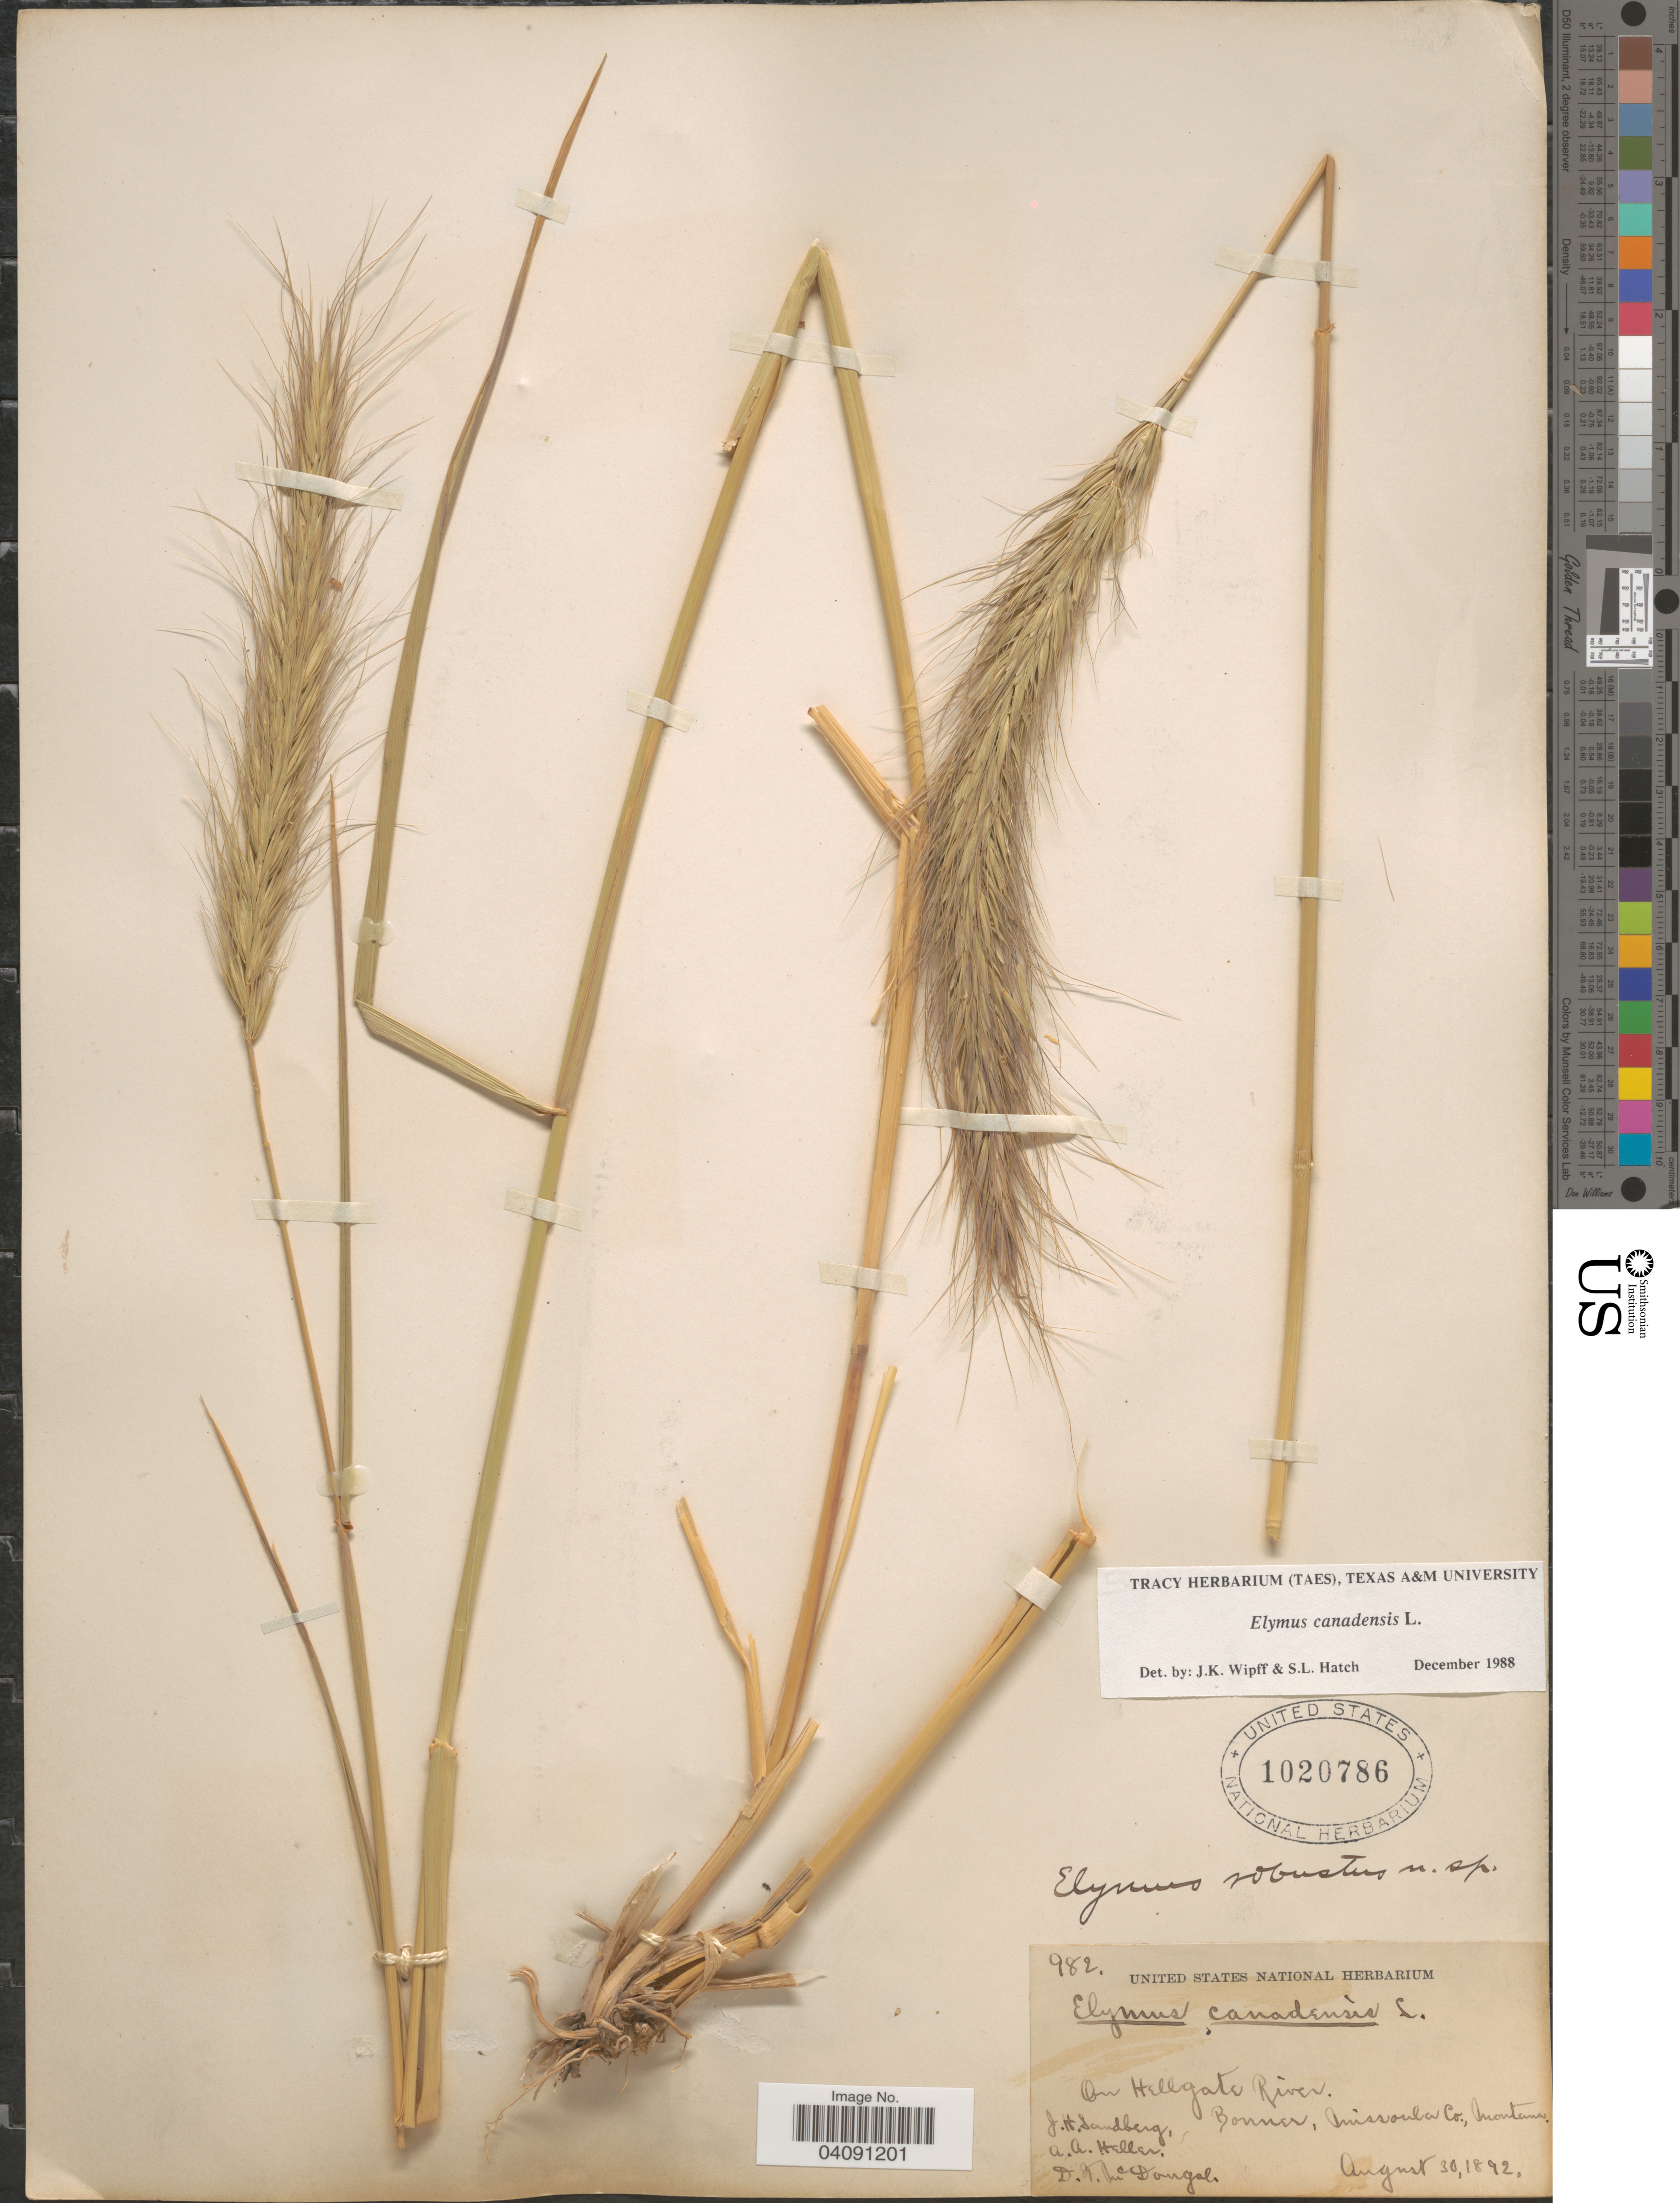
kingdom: Plantae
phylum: Tracheophyta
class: Liliopsida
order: Poales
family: Poaceae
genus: Elymus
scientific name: Elymus canadensis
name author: L.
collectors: J. H. Sandberg, A. A. Heller & D. McDougal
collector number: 982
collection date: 1892-08-30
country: United States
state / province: Montana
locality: On Hellgate River. Bonner, Missoula Co.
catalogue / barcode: US 1020786